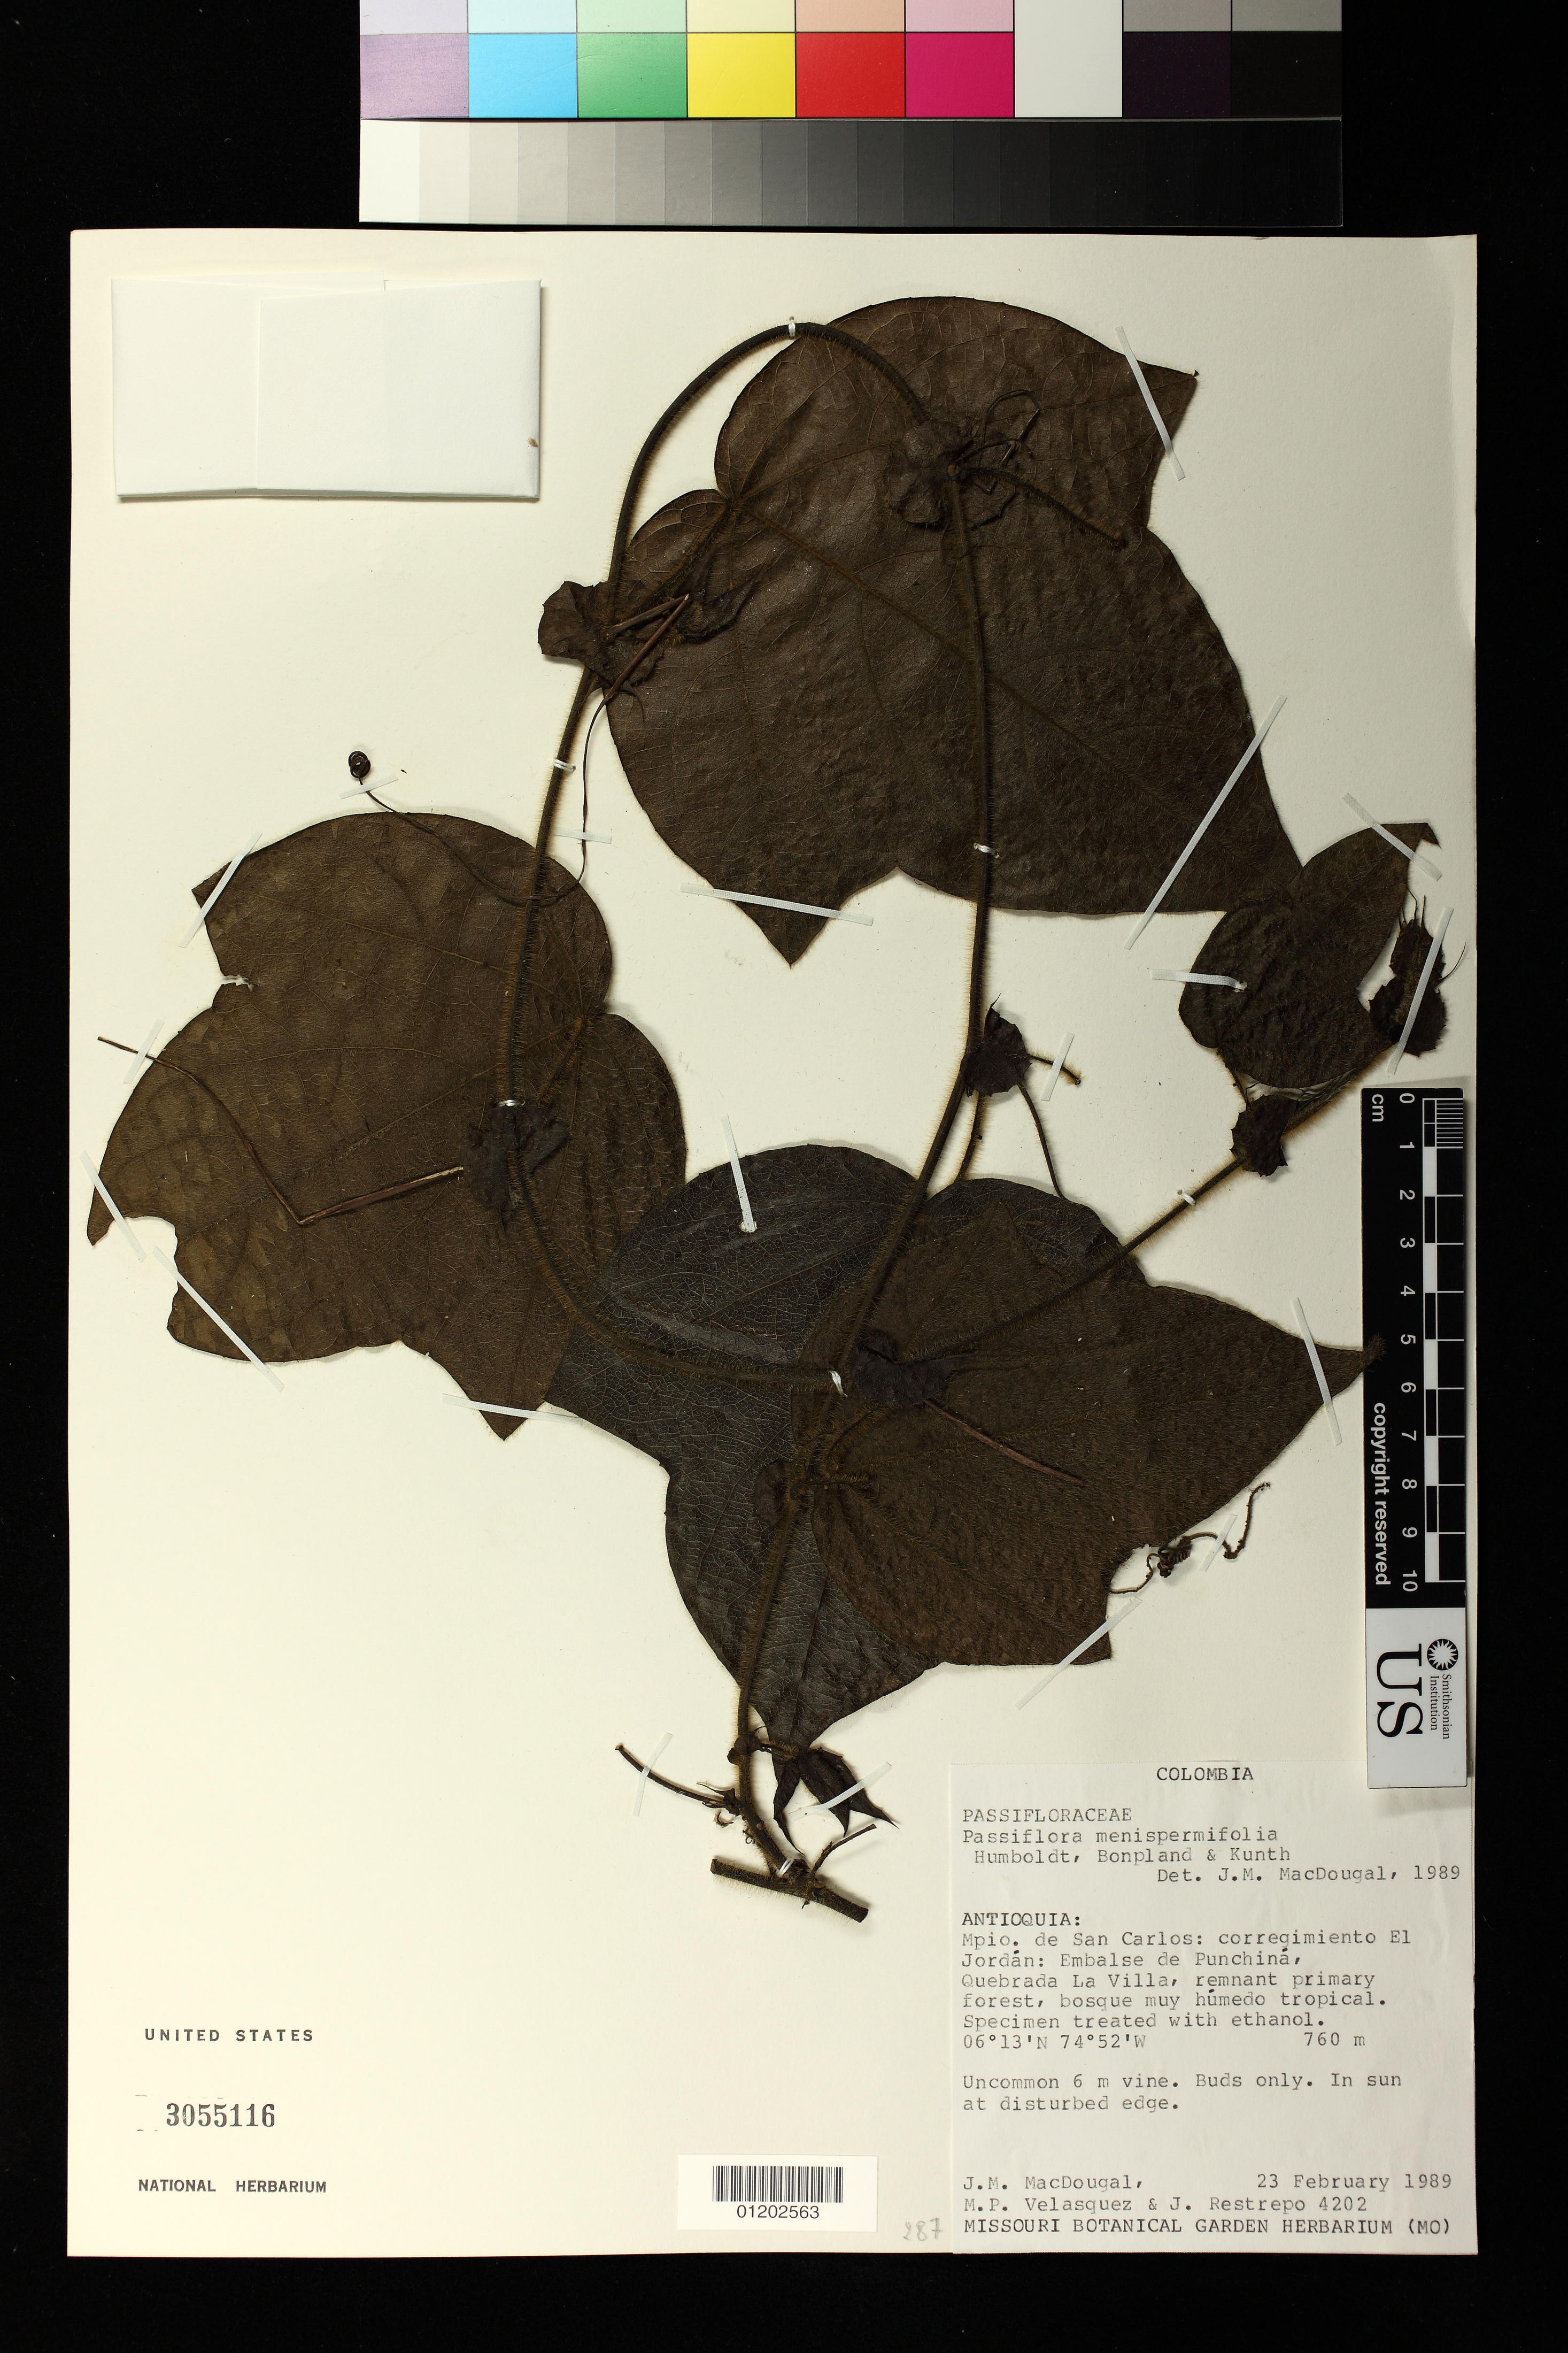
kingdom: Plantae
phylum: Tracheophyta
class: Magnoliopsida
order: Malpighiales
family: Passifloraceae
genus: Passiflora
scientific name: Passiflora menispermifolia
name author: Kunth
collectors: J. M. MacDougal, M. Velasquez & J. Restrepo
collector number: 4202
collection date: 1989-02-23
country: Colombia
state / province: Antioquia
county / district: San Carlos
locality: corregimiento El Jordan: Embalse de Punchina, Quebrada La Villa, remnant primary forest, bosque muy tropical.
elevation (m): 760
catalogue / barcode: US 3055116